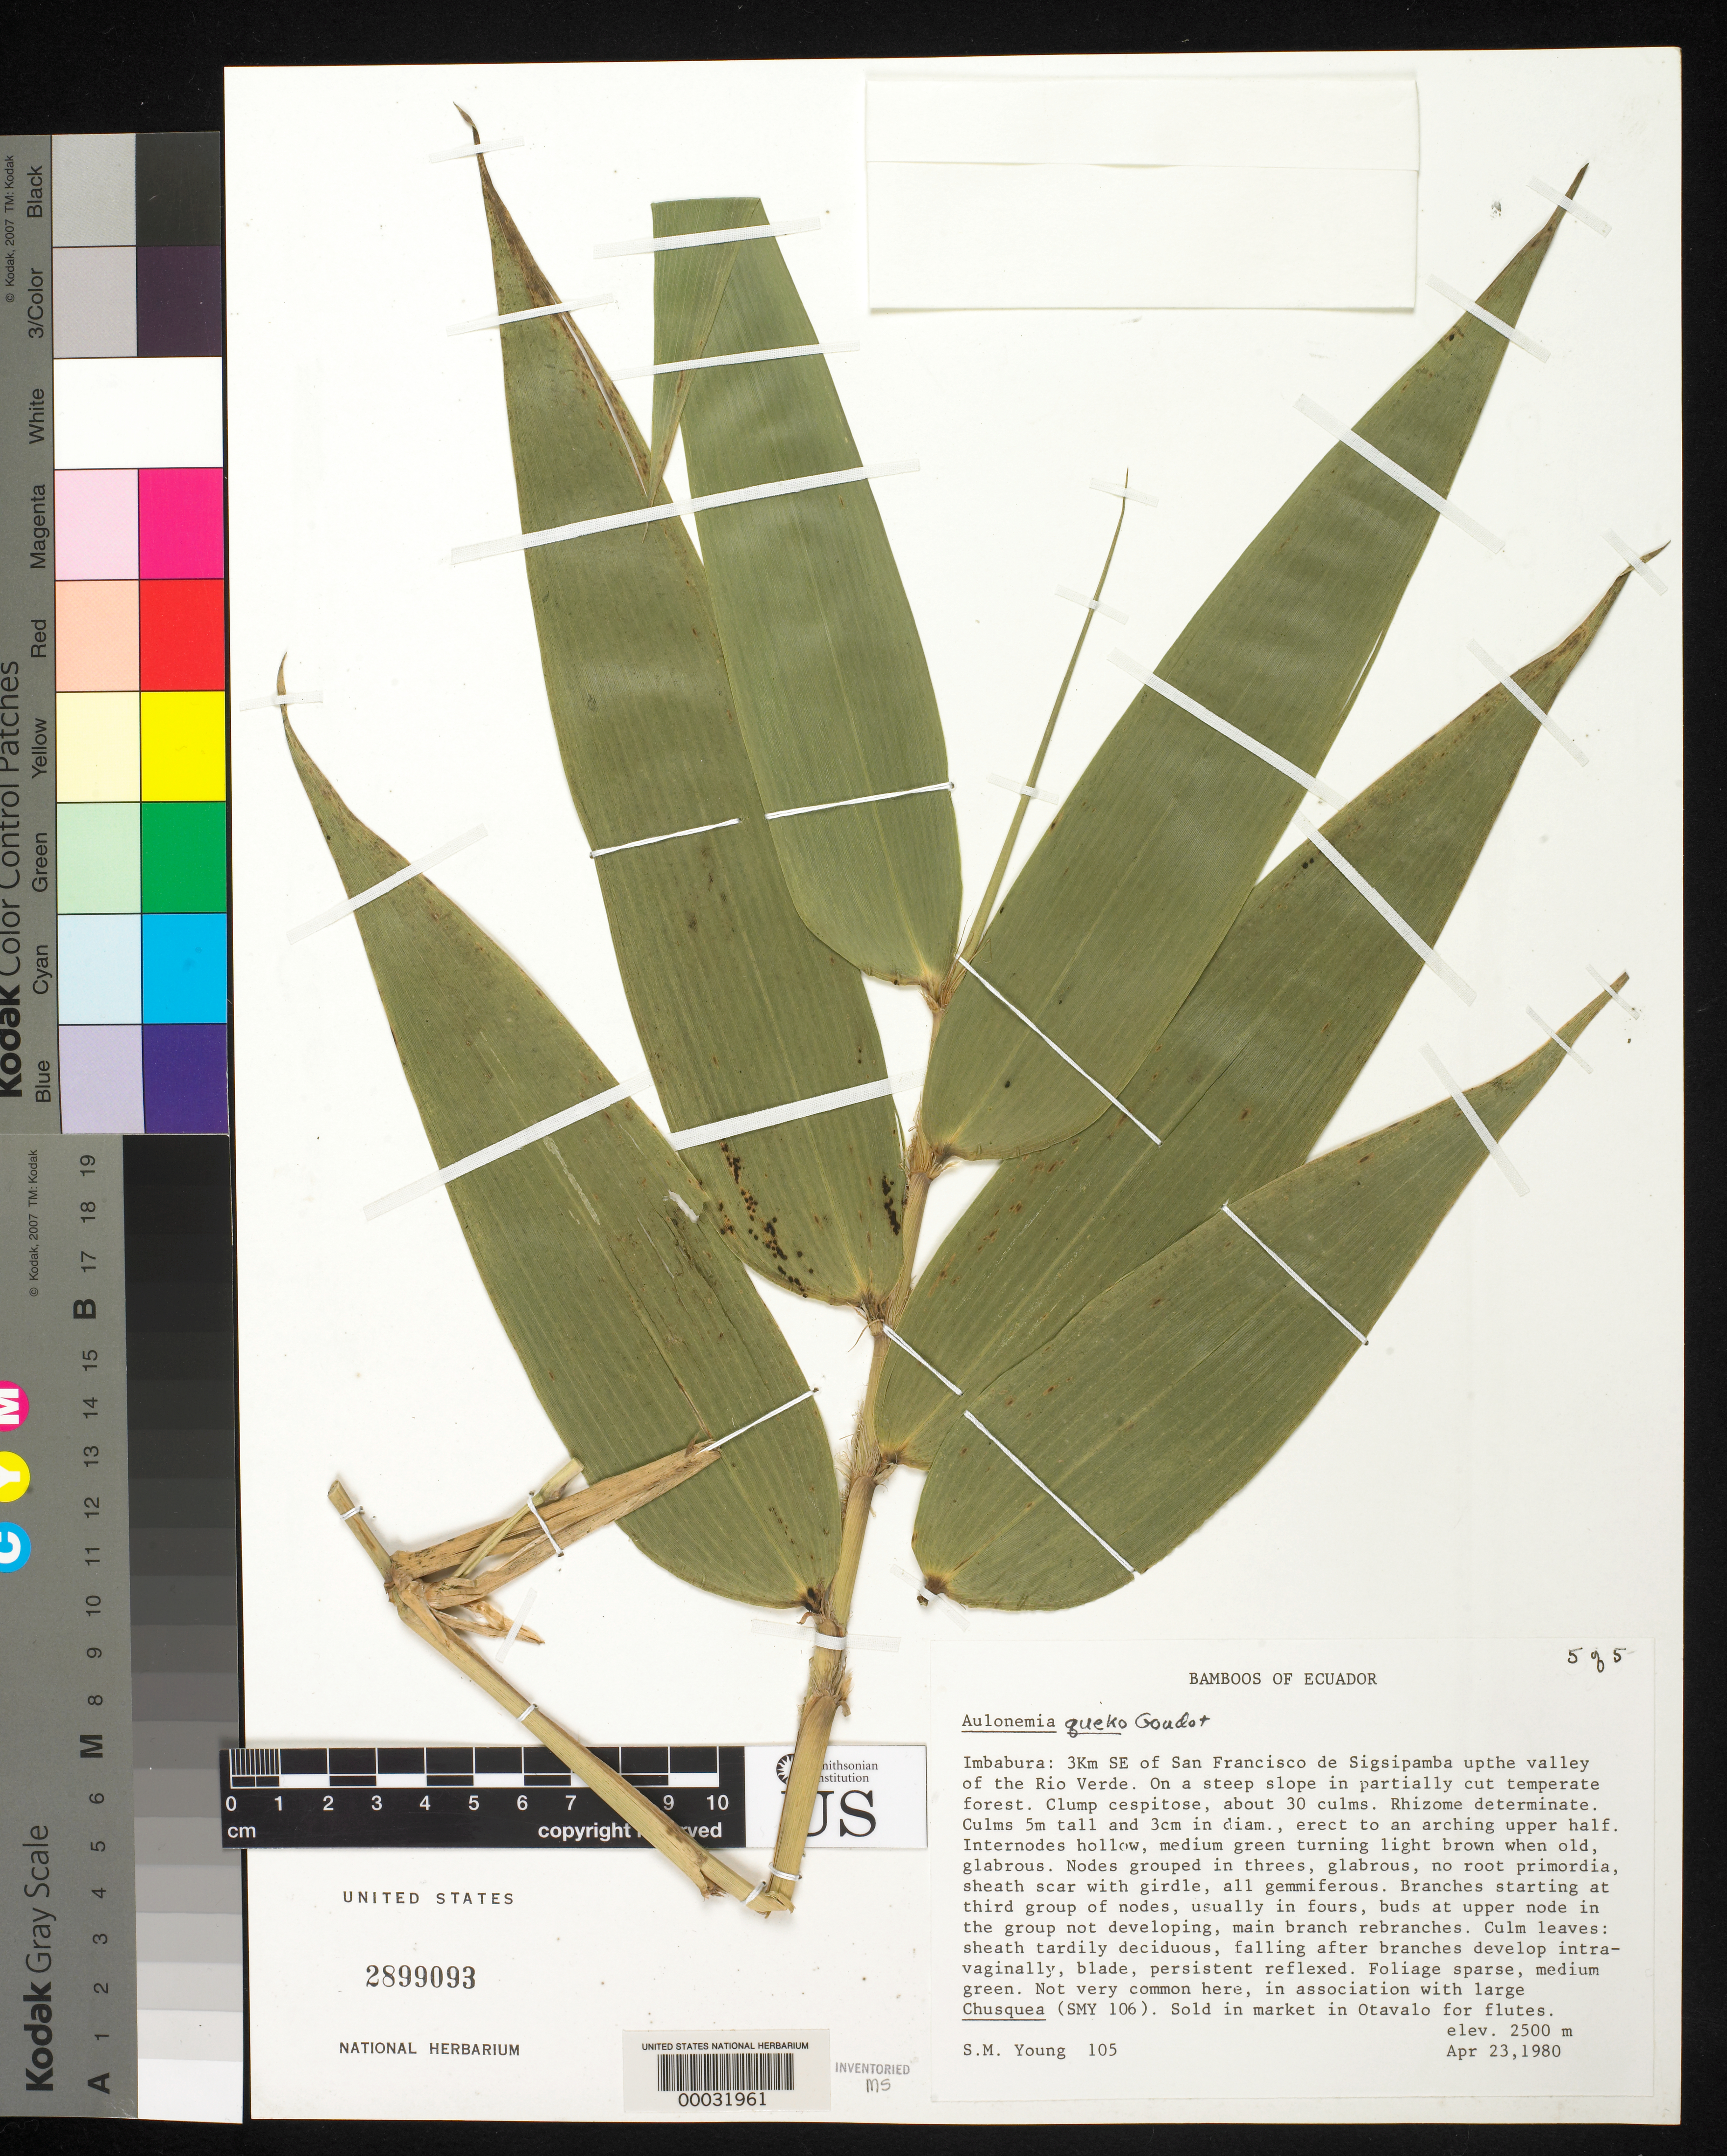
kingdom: Plantae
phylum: Tracheophyta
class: Liliopsida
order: Poales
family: Poaceae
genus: Aulonemia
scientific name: Aulonemia queko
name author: Goudot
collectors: S. Young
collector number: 105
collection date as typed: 23 Apr 1980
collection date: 1980-04-23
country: Ecuador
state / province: Imbabura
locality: San Francisco de Sigsipamba, Rio Verde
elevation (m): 2500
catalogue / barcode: US 2899093